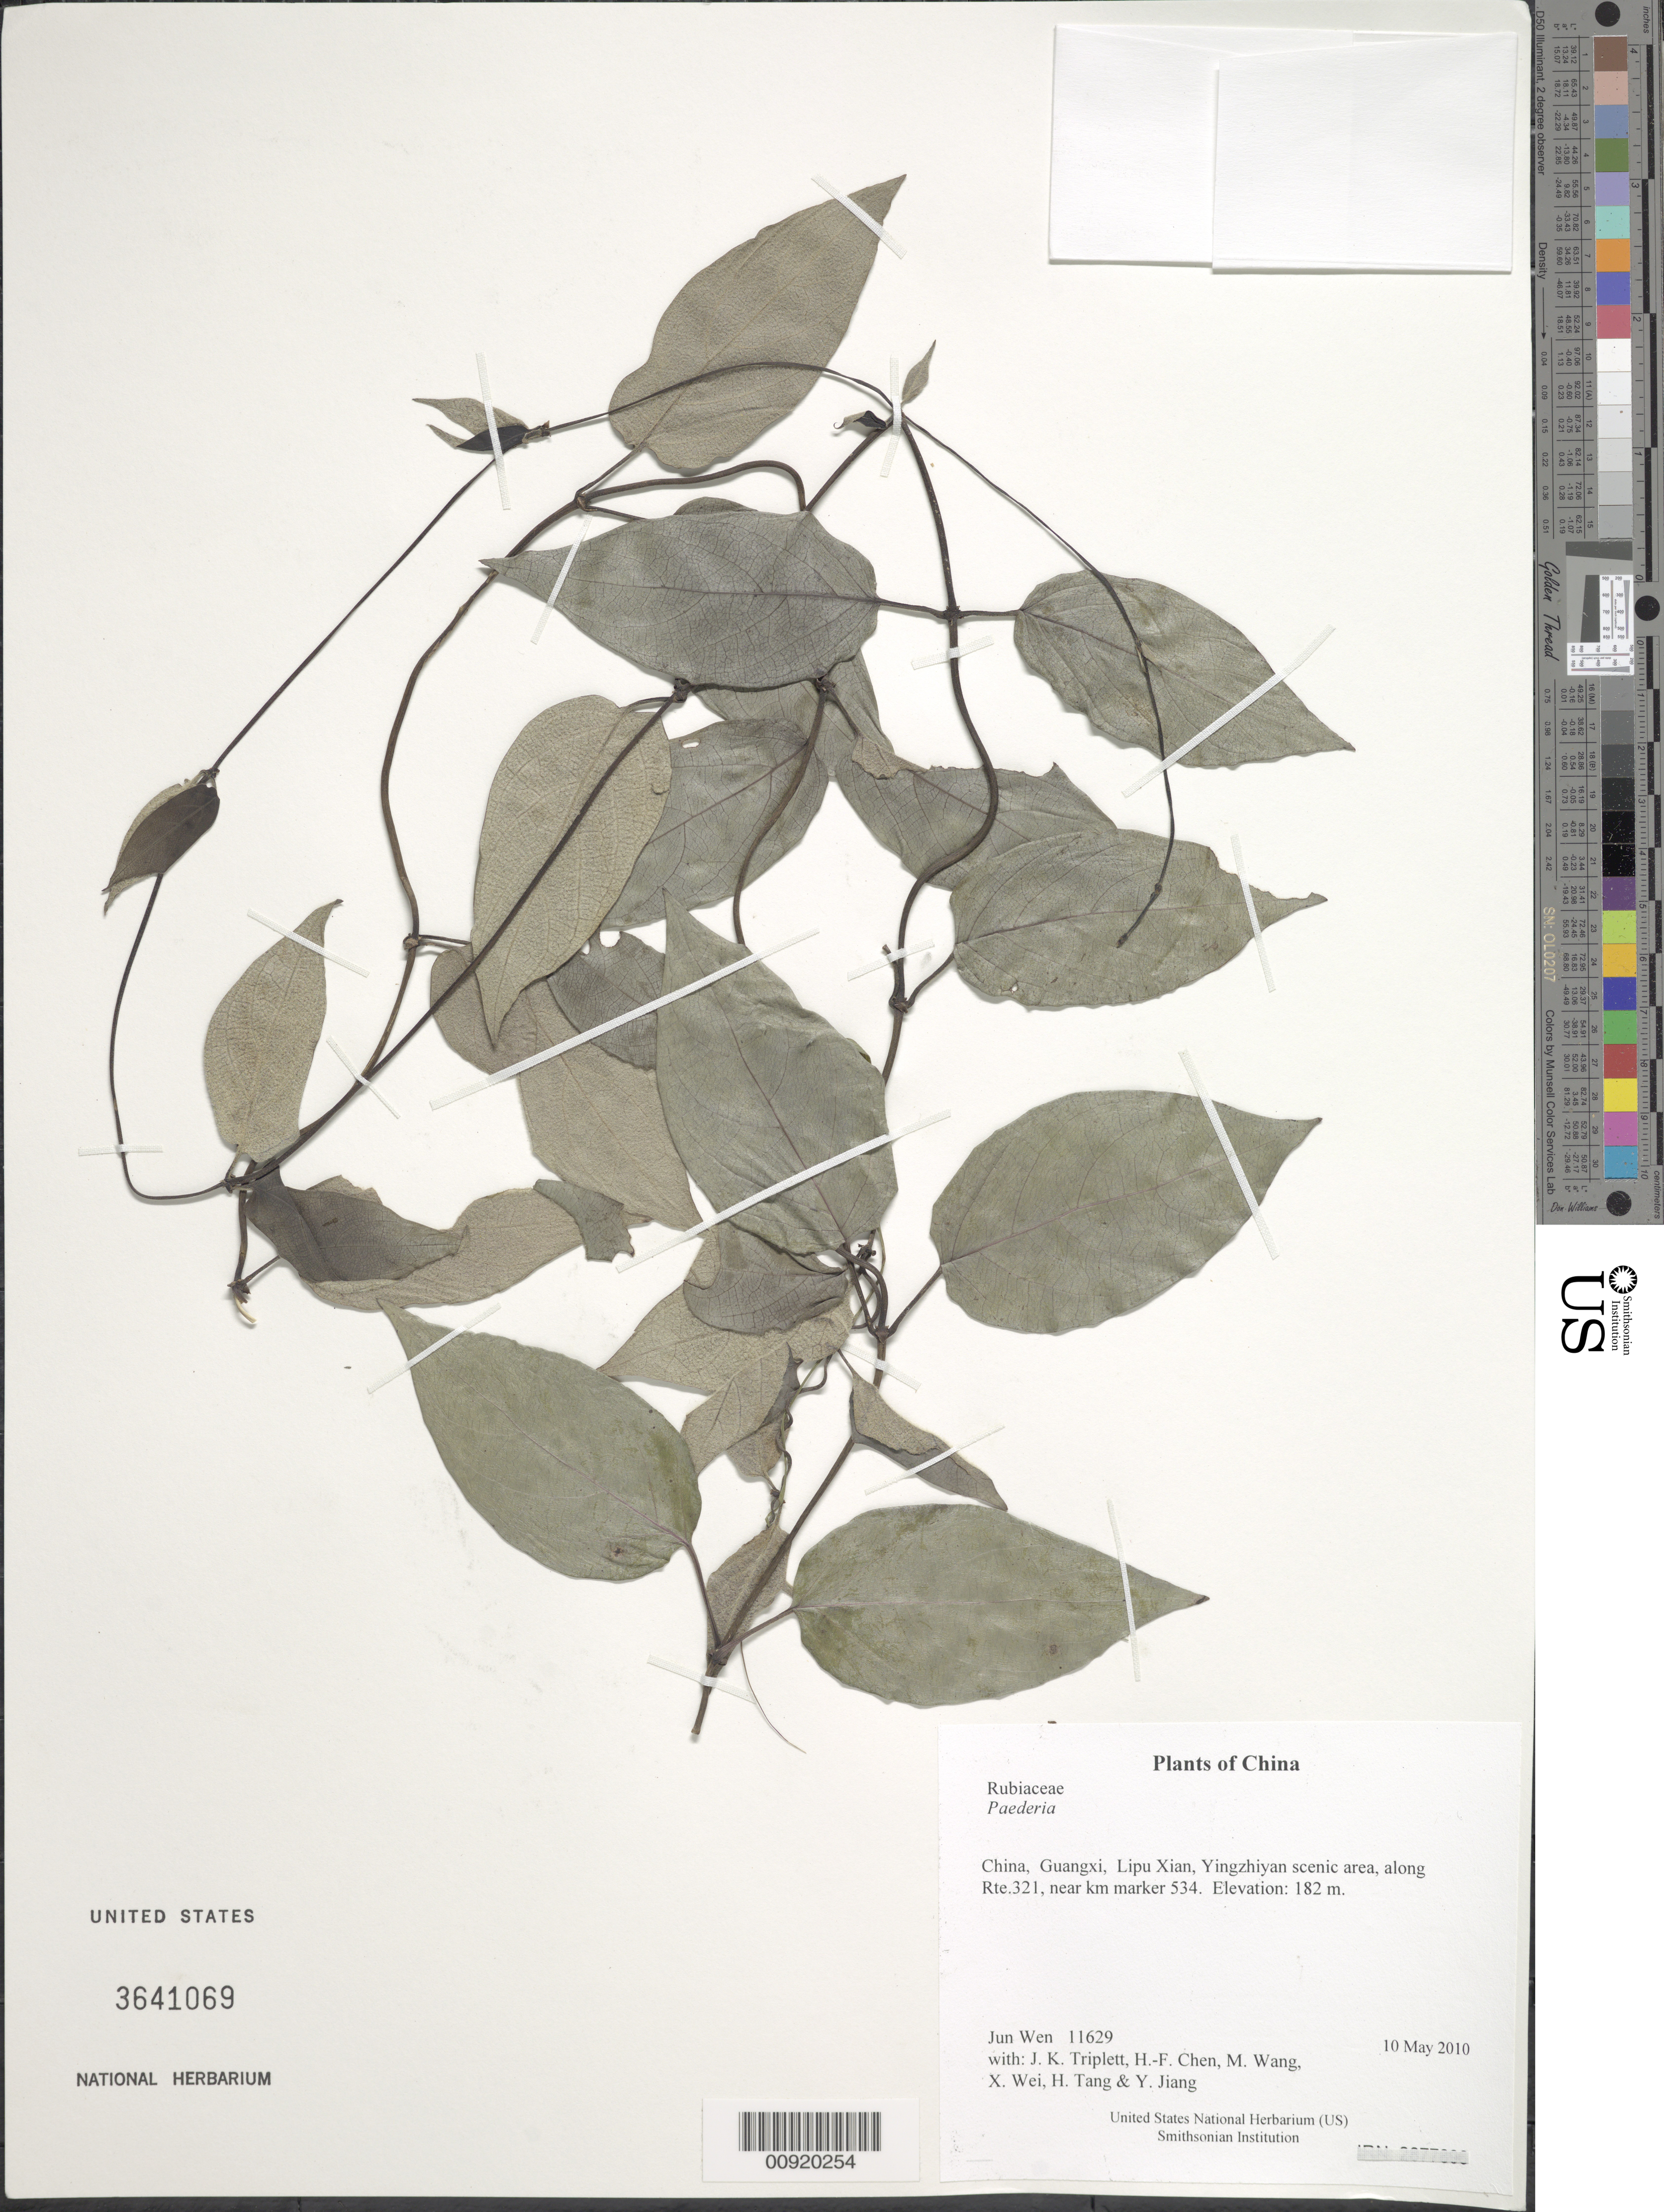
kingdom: Plantae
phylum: Tracheophyta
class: Magnoliopsida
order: Gentianales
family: Rubiaceae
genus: Paederia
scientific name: Paederia sp.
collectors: J. Wen, J. K. Triplett, H.-F. Chen, M. Wang, X. Wei, H. Tang & Y. Jiang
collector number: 11629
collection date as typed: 10 May 2010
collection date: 2010-05-10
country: China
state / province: Guangxi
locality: Lipu Xian, Yingzhiyan scenic area, along Rte.321, near km marker 534.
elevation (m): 182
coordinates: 24 38.666 N, 110 25.183 E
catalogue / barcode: US 3642657